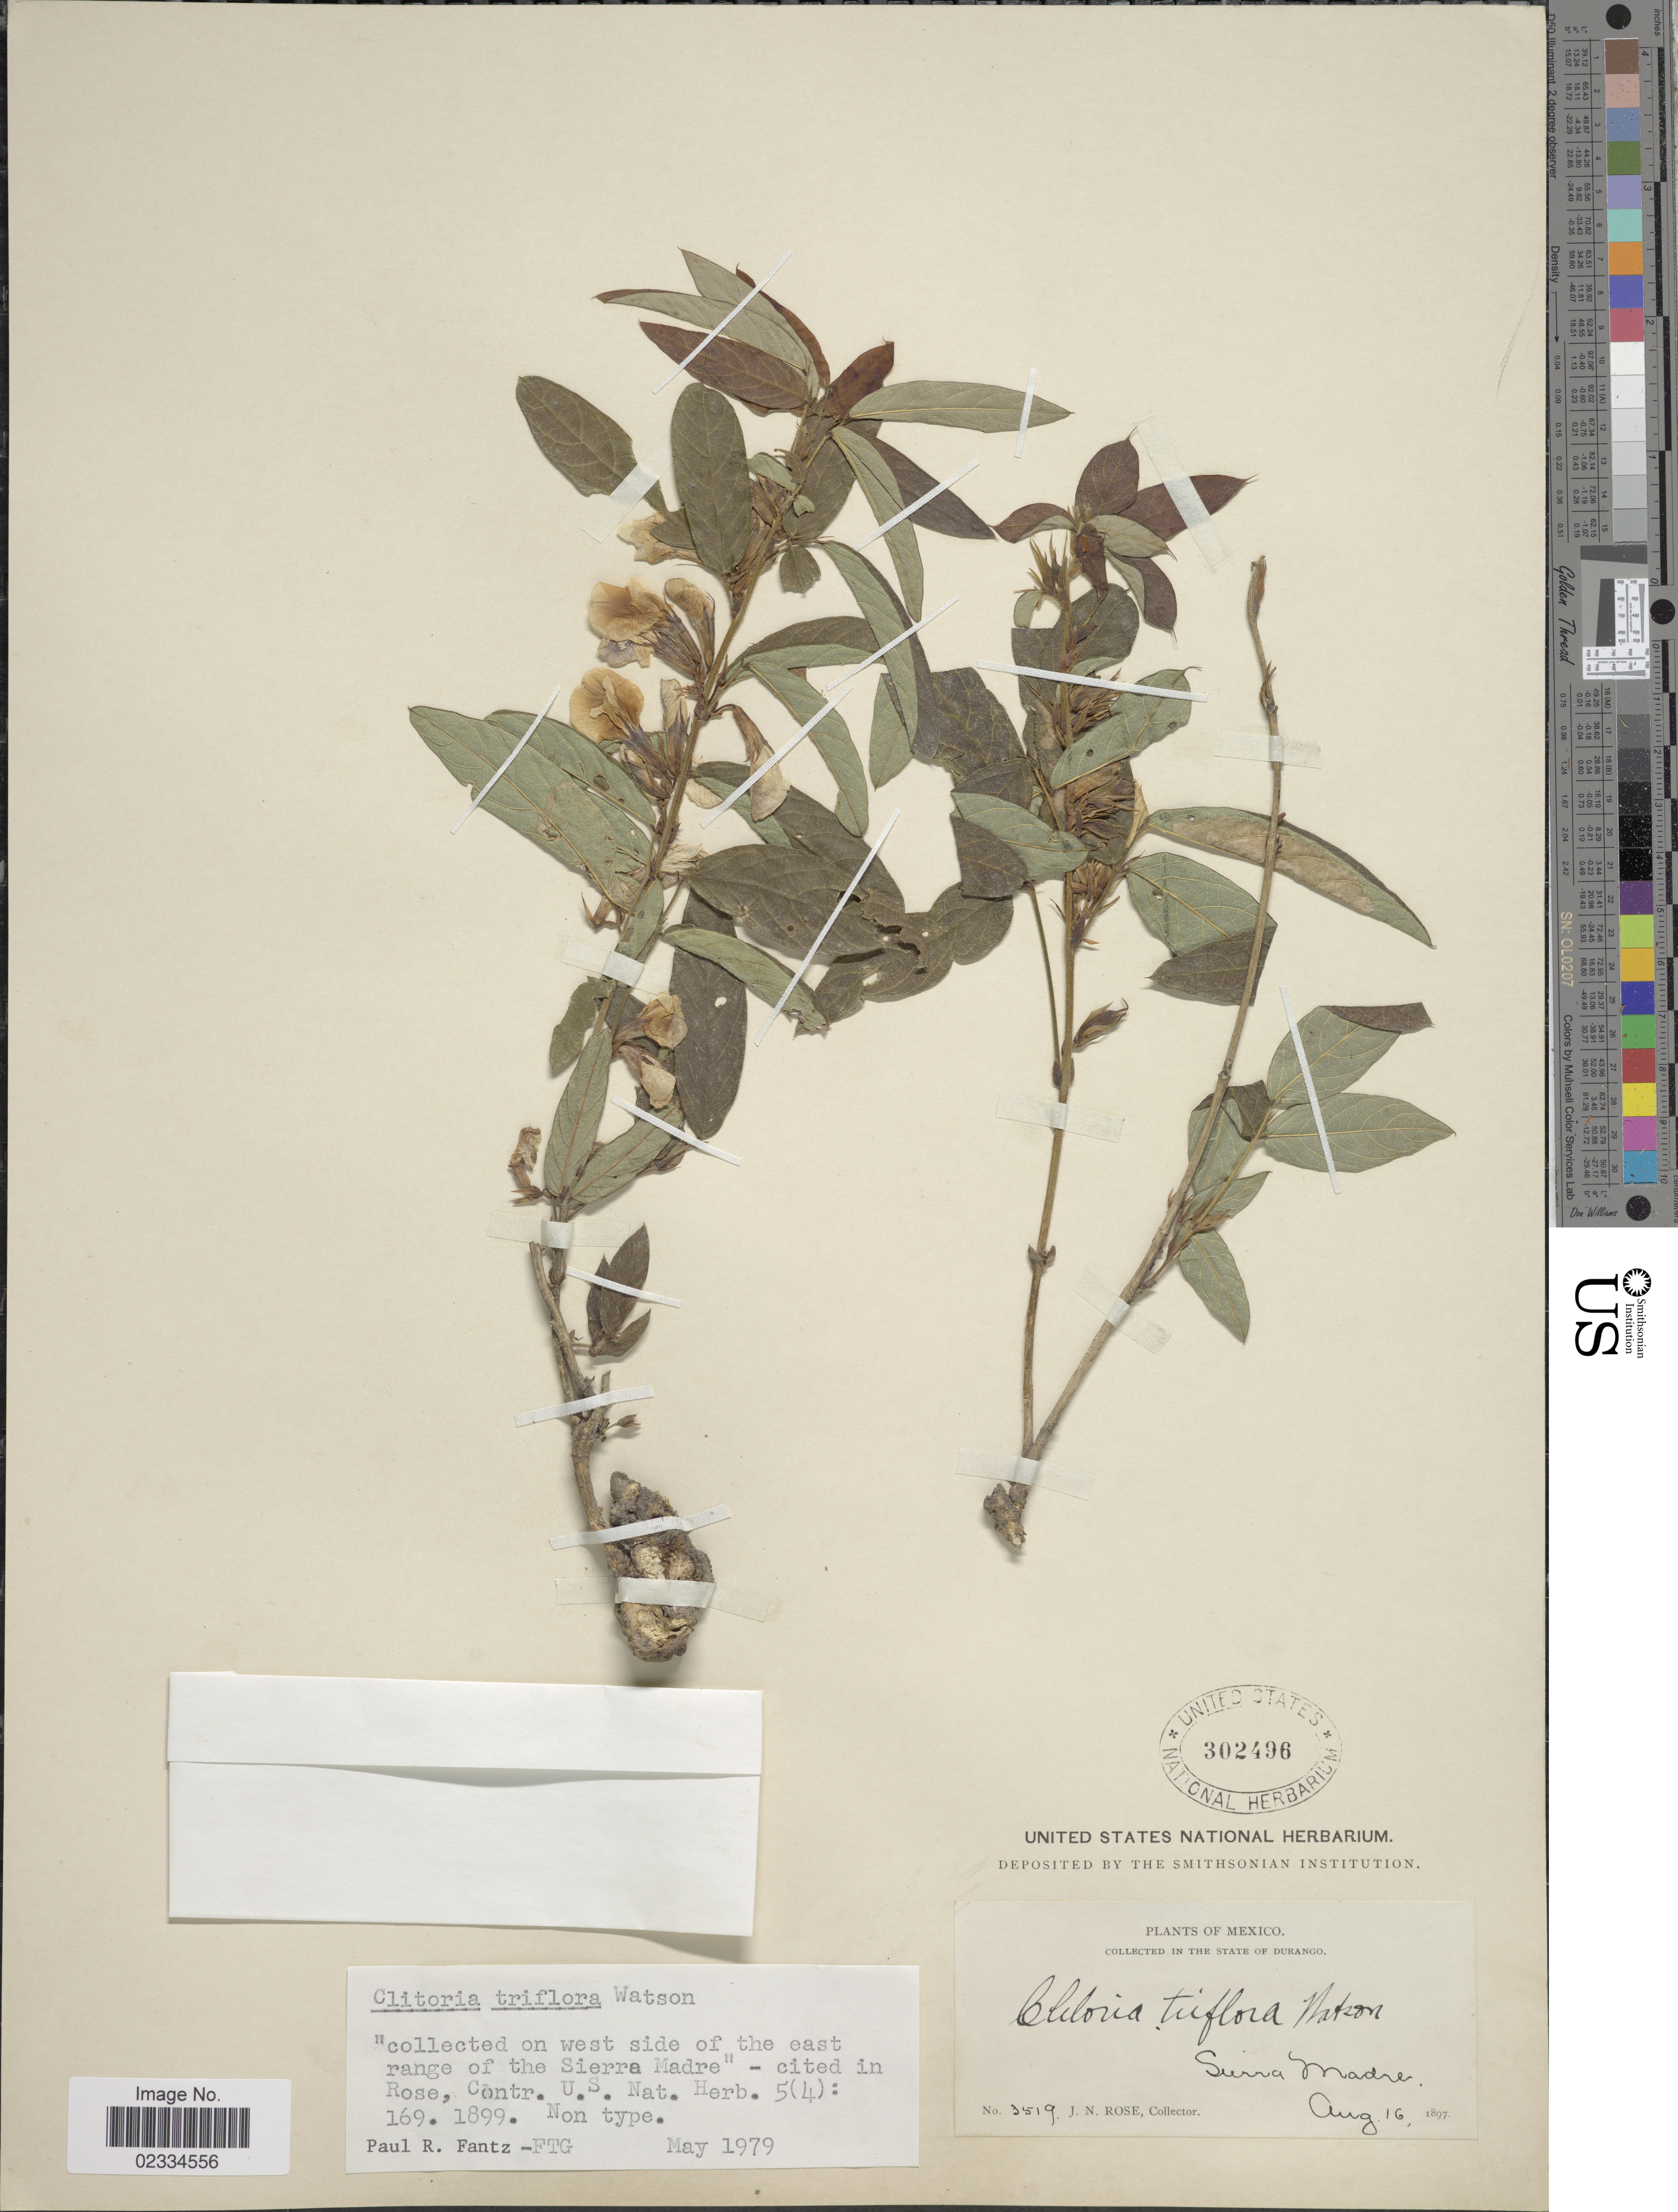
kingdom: Plantae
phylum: Tracheophyta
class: Magnoliopsida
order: Fabales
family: Fabaceae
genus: Clitoria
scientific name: Clitoria triflora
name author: S. Watson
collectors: J. N. Rose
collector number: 3519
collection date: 1897-08-16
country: Mexico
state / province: Durango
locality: Sierra Madre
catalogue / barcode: US 302496